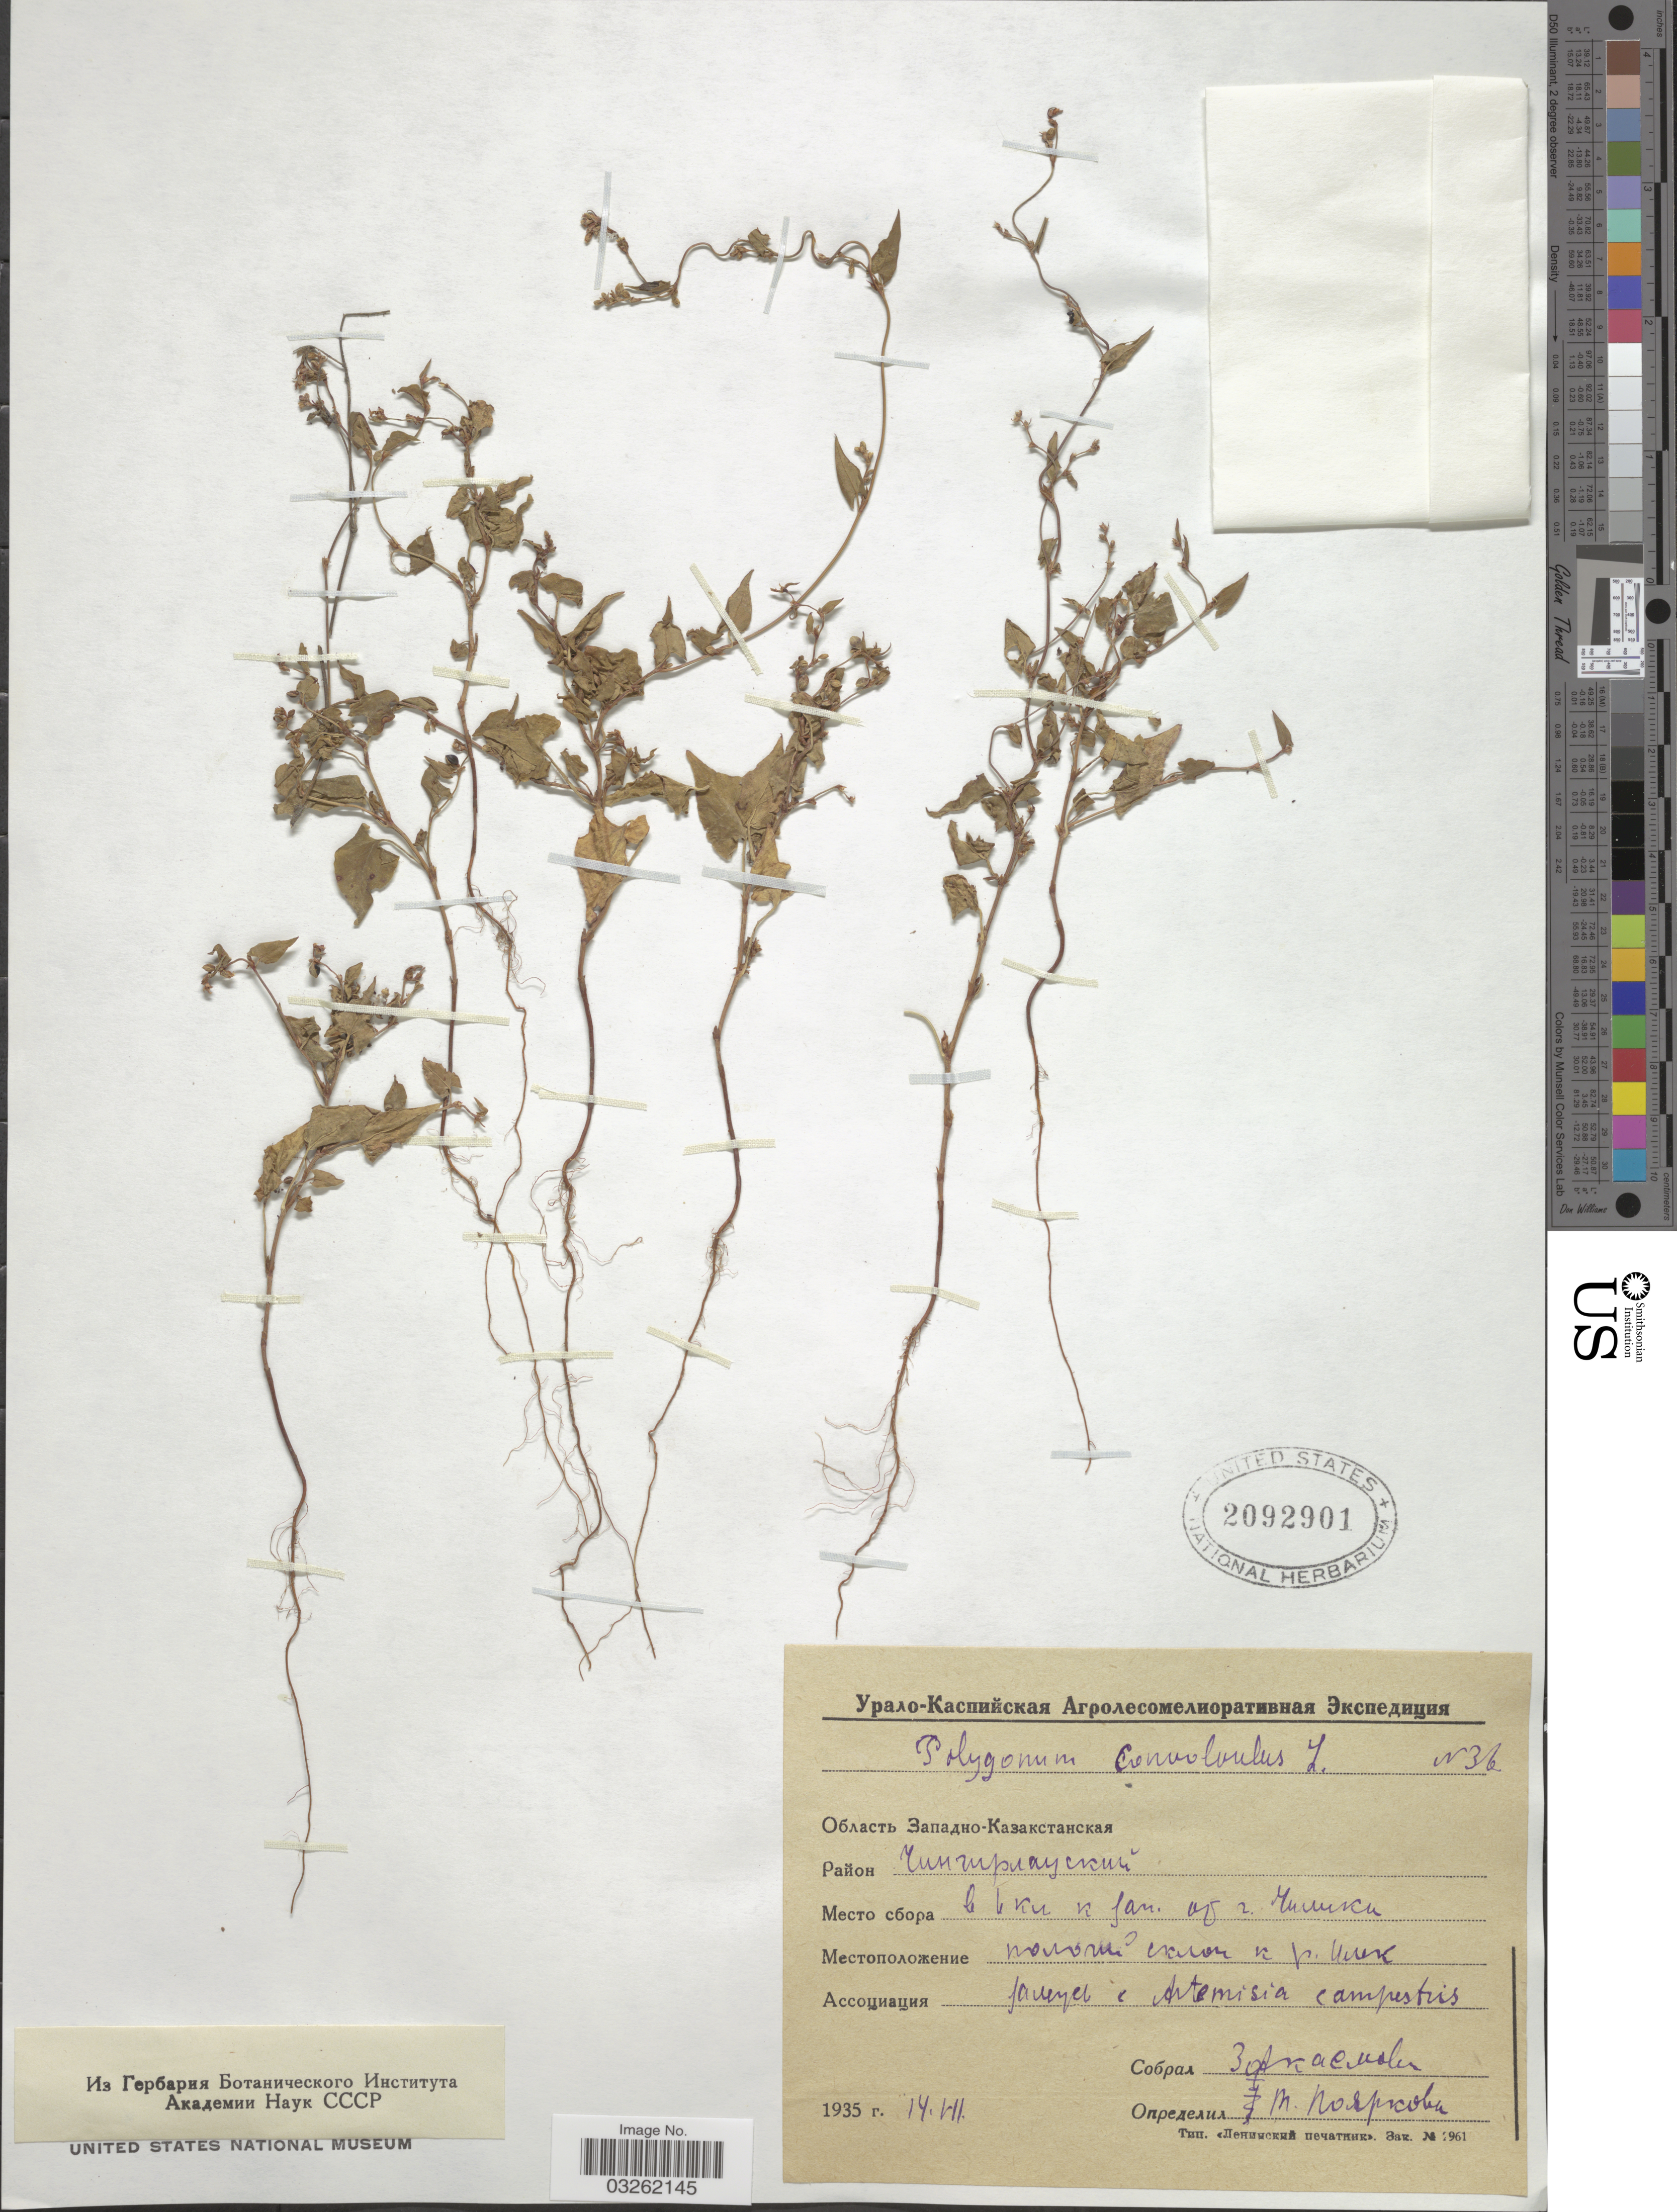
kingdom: Plantae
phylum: Tracheophyta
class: Magnoliopsida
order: Caryophyllales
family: Polygonaceae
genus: Fallopia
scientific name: Fallopia convolvulus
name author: (L.) Á. Löve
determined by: Strong, M. T., (US), Smithsonian Institution - National Museum of Natural History (UNITED STATES)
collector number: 36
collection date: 1935-07-14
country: Kazakhstan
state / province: West Kazakhstan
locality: Chingirlauskiy, 6 km W of Chiliki.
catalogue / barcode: US 2092901